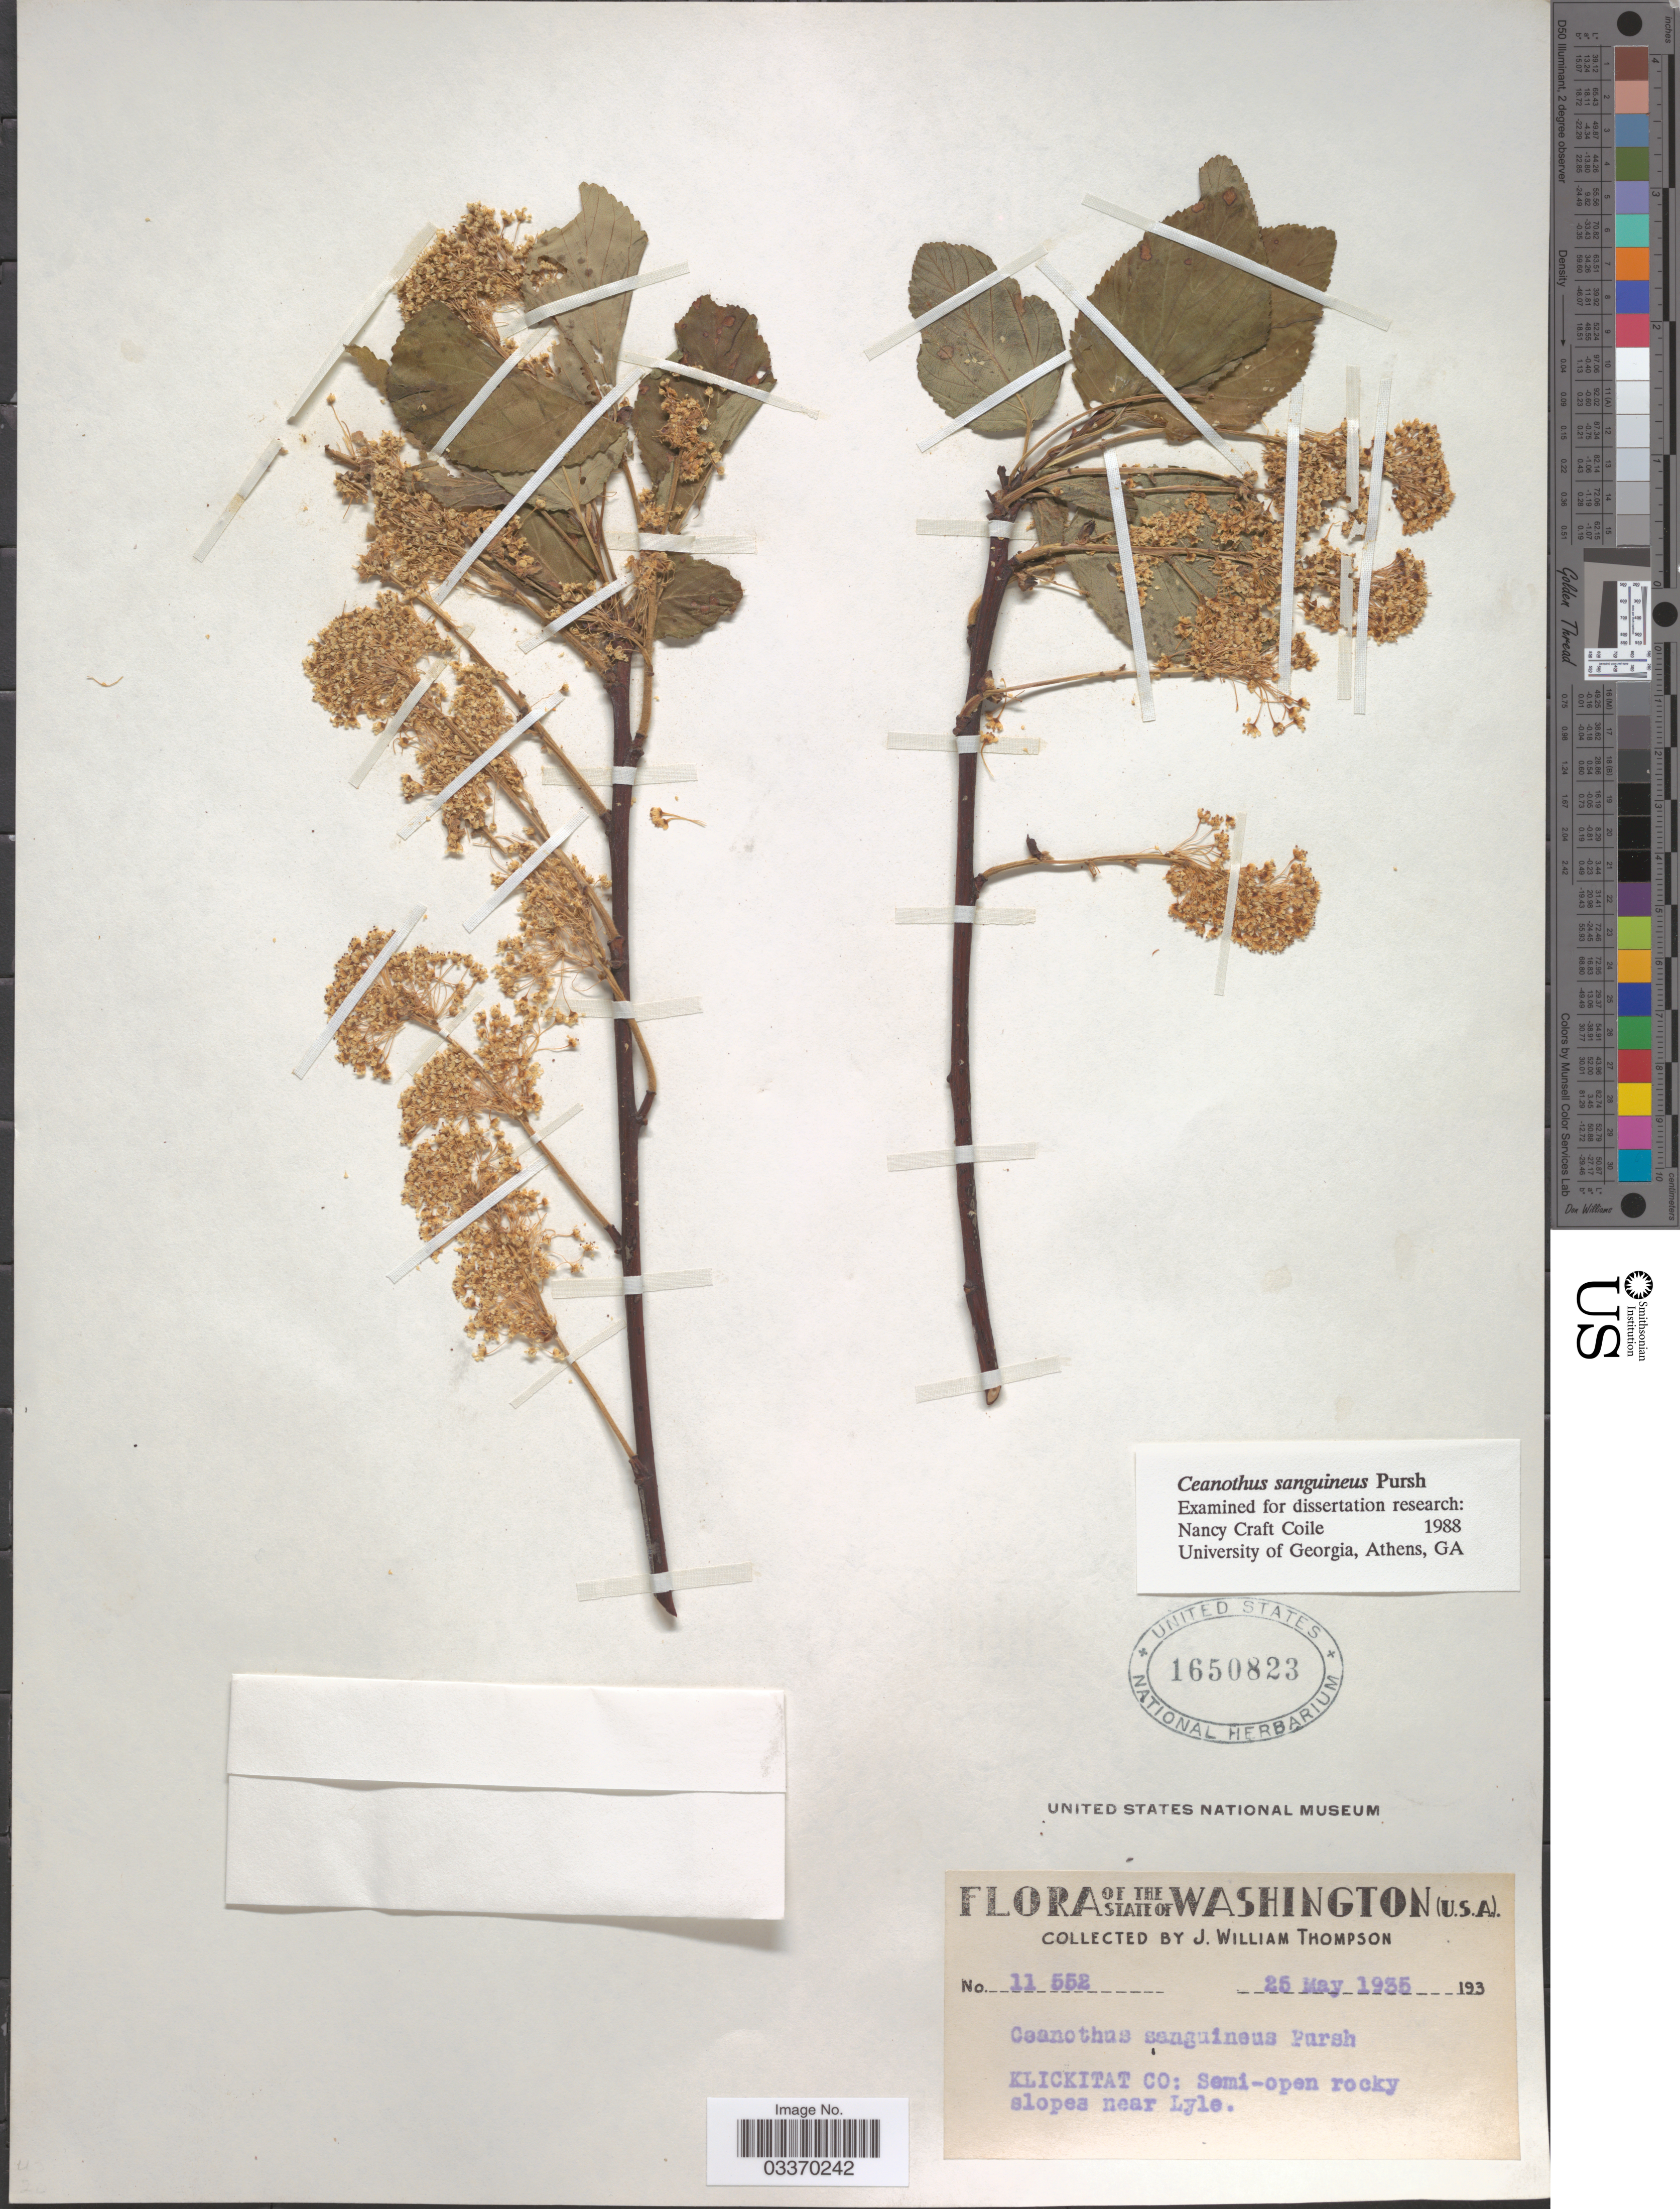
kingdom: Plantae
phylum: Tracheophyta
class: Magnoliopsida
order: Rosales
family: Rhamnaceae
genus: Ceanothus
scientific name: Ceanothus sanguineus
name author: Pursh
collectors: J. W. Thompson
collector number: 11552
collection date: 1935-05-25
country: United States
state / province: Washington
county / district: Klickitat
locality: Klickitat Co: Semi-open rocky slopes near Lyle.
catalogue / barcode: US 1650823